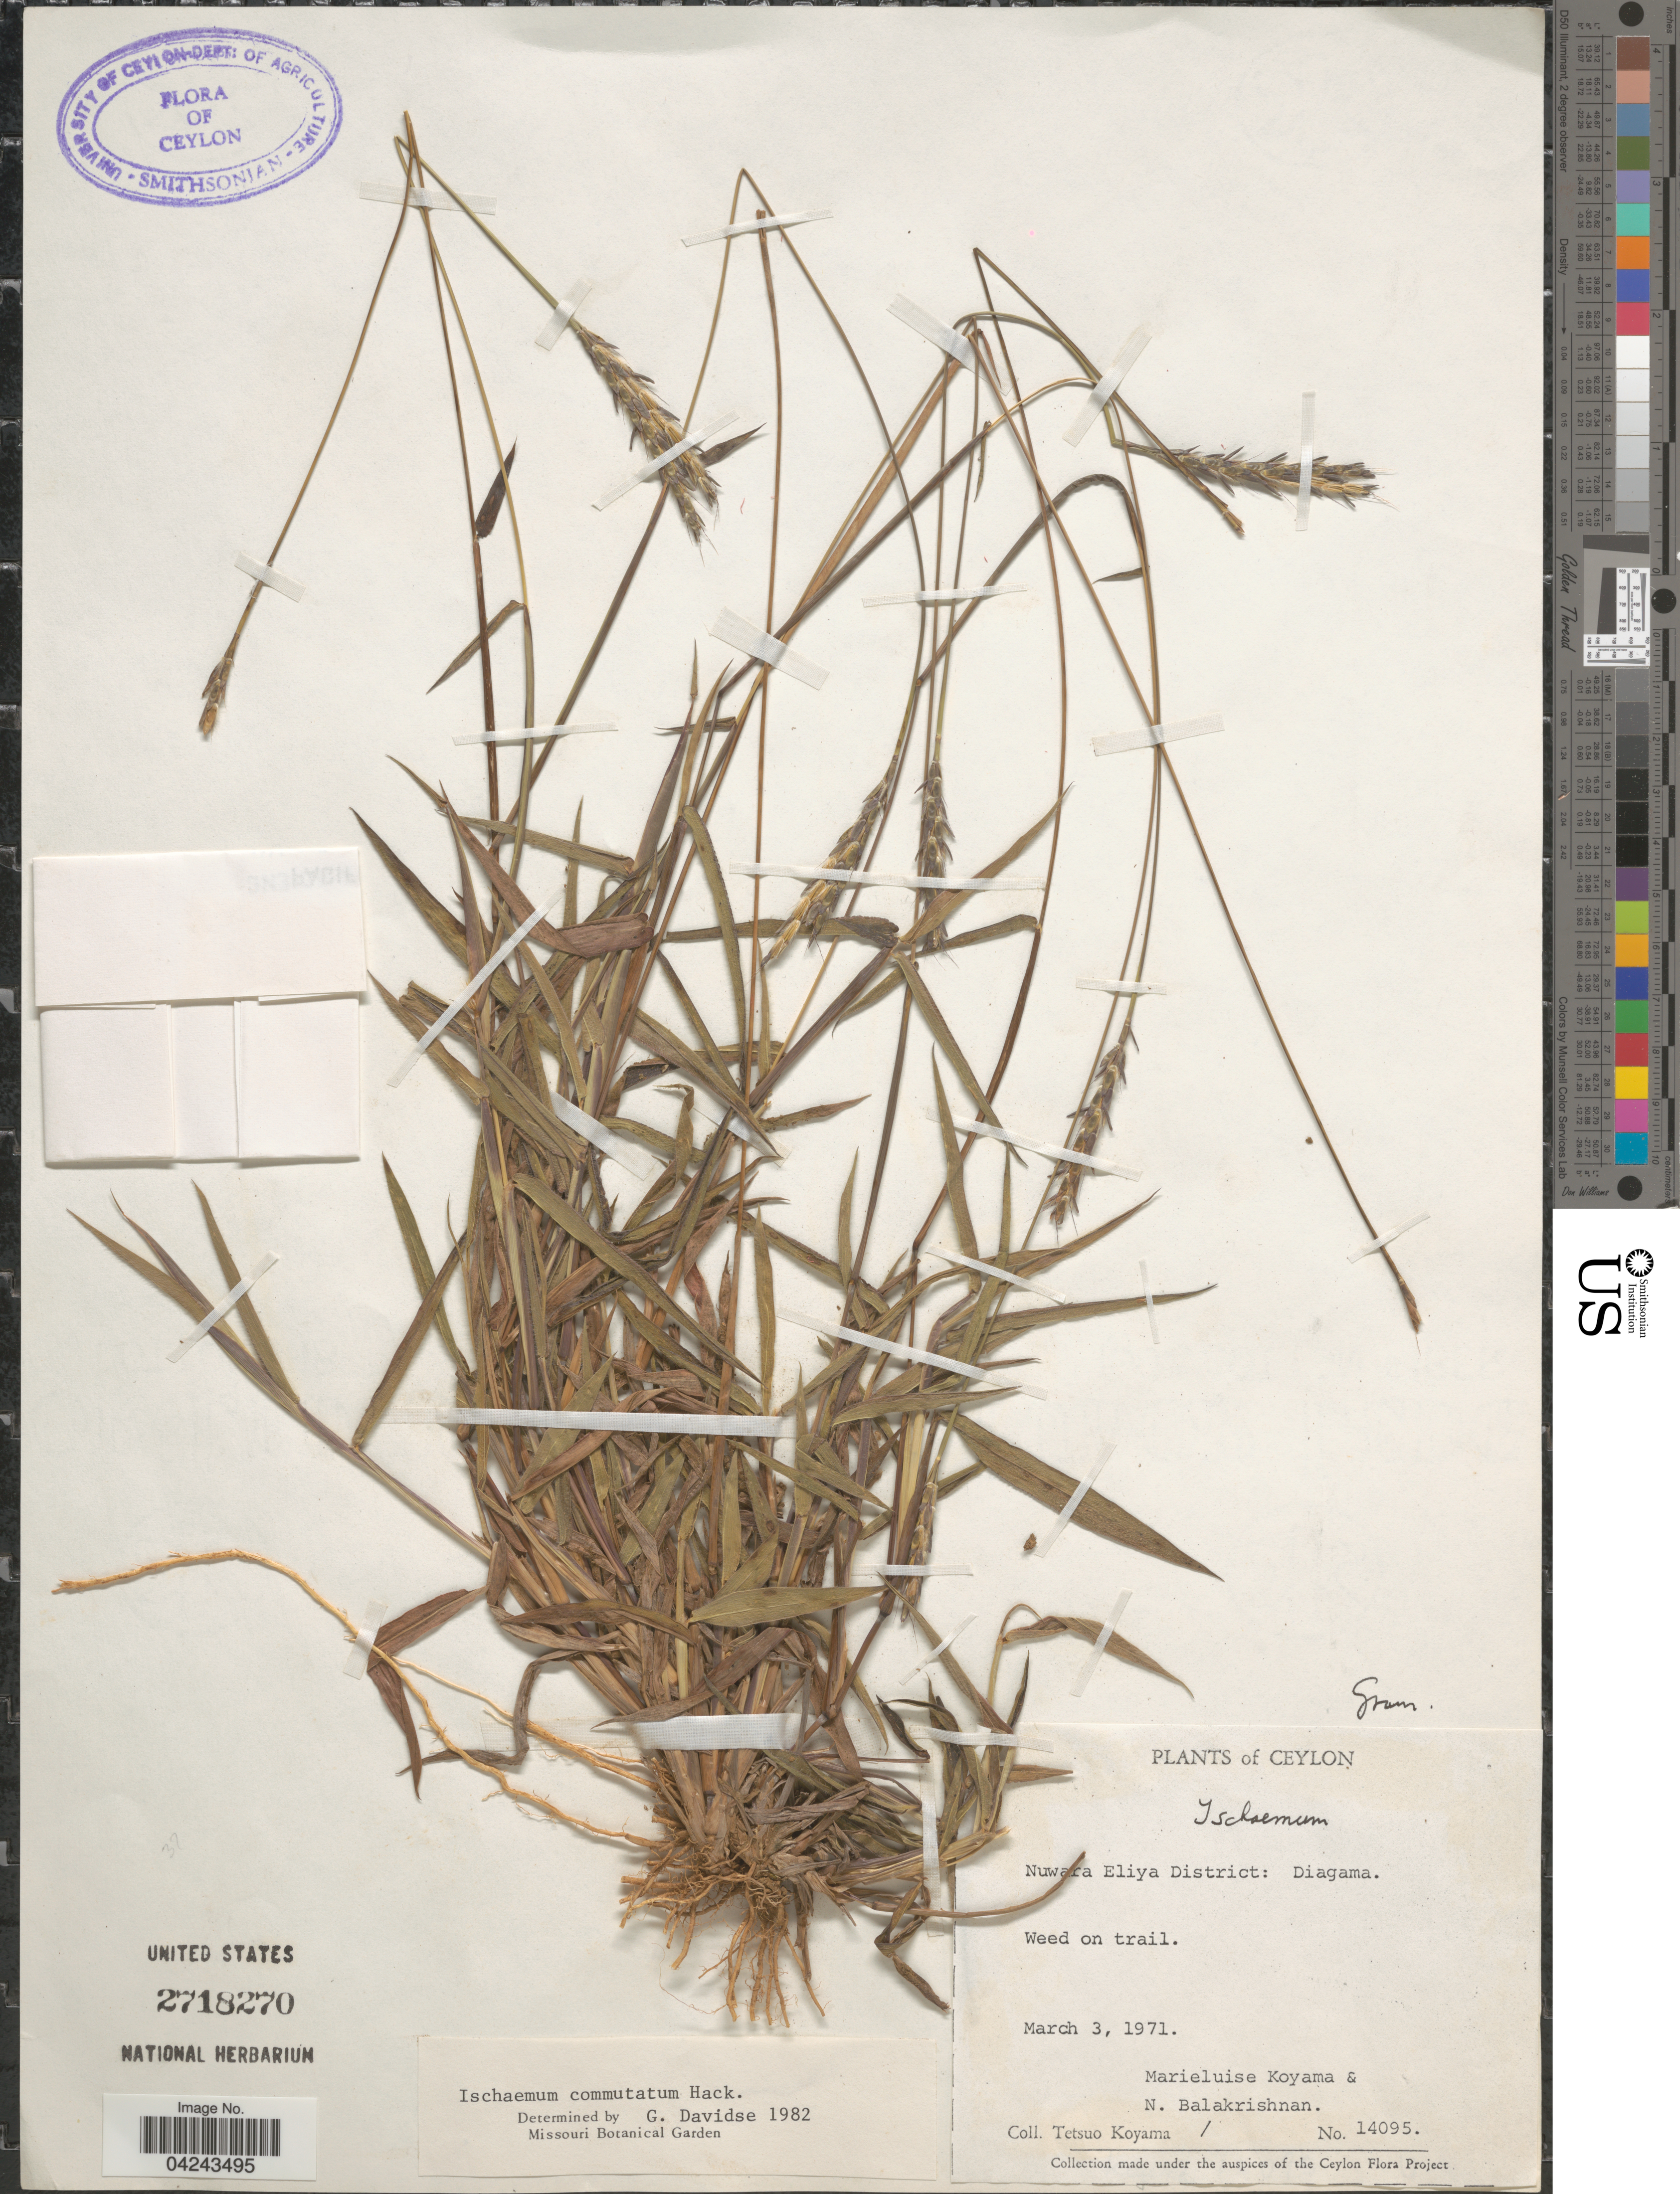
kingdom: Plantae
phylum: Tracheophyta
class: Liliopsida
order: Poales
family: Poaceae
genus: Ischaemum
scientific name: Ischaemum commutatum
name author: Hack.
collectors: T. Koyama, M. Koyama & N. Balakrishnan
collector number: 14095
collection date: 1971-03-03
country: Sri Lanka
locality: Ceylon. Nuwara Eliya District: Diagama.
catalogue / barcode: US 2718270